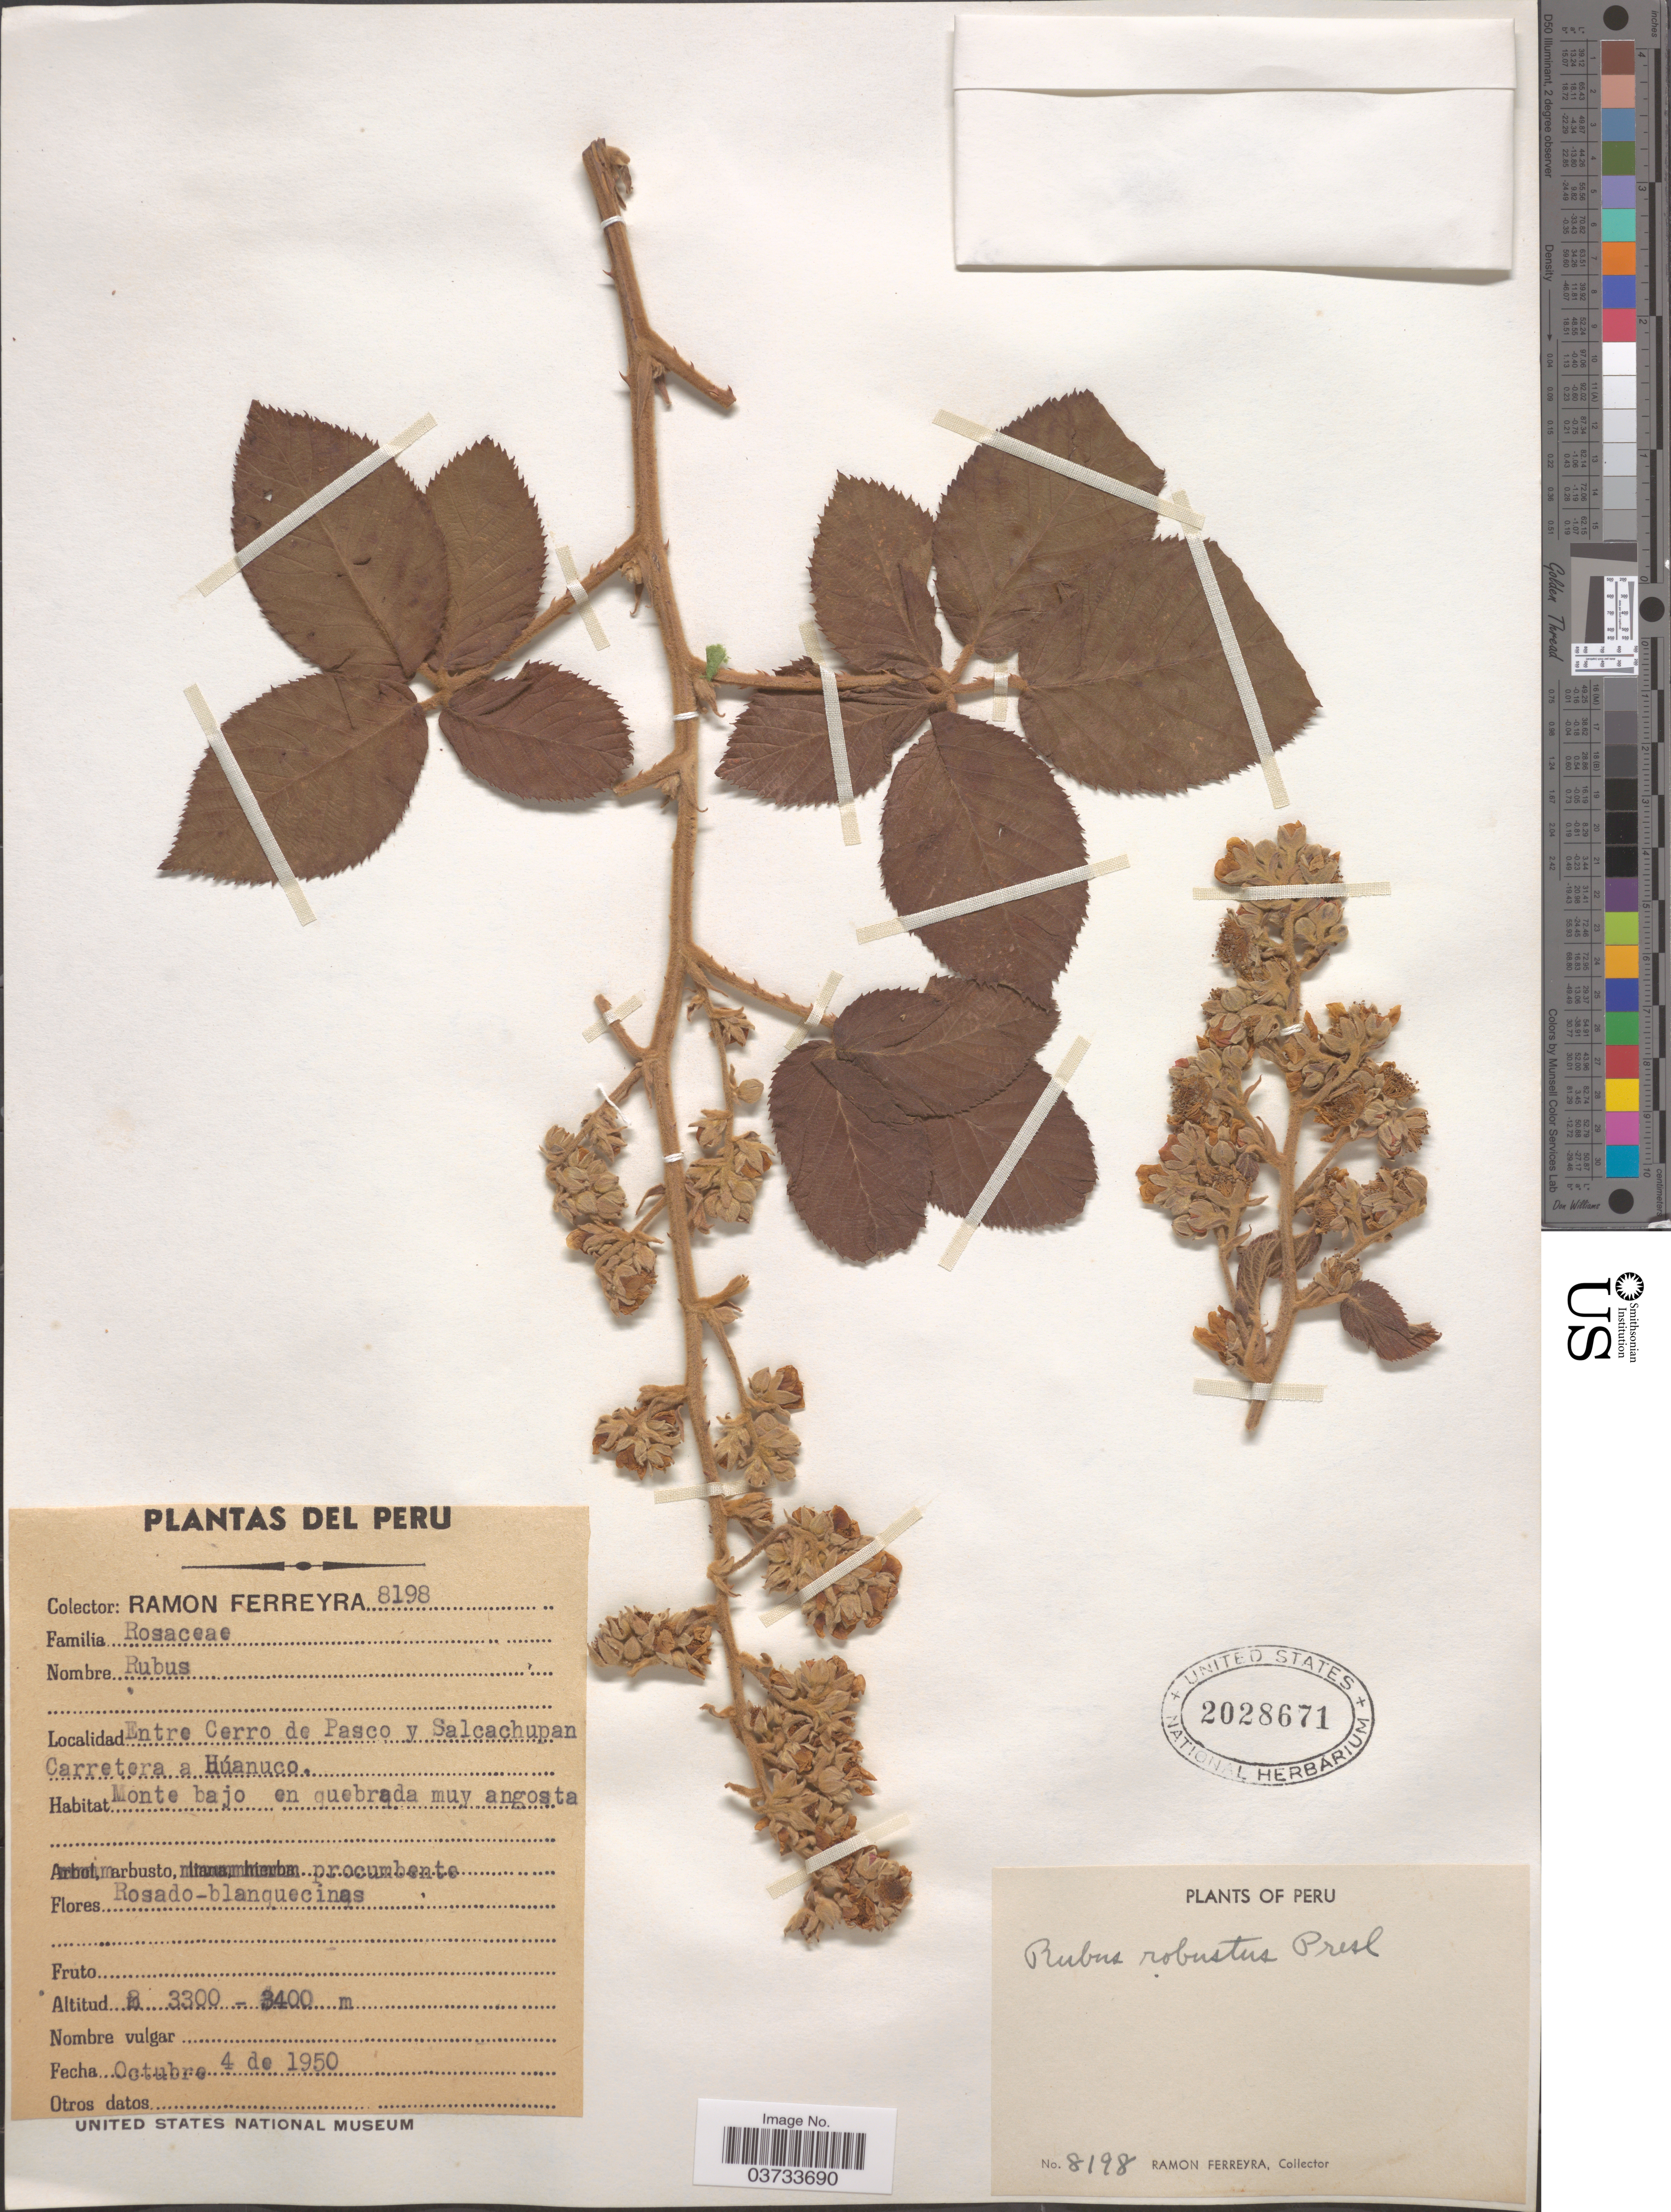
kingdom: Plantae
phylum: Tracheophyta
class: Magnoliopsida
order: Rosales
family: Rosaceae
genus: Rubus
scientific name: Rubus robustus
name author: C. Presl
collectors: R. A. Ferreyra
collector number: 8198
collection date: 1950-10-04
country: Peru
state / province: Huánuco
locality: Entre Cerro de Pasco y Salcachupan Carretera a Húanuco. Monte bajo en quebrada muy angosta.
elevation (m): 3300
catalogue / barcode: US 2028671